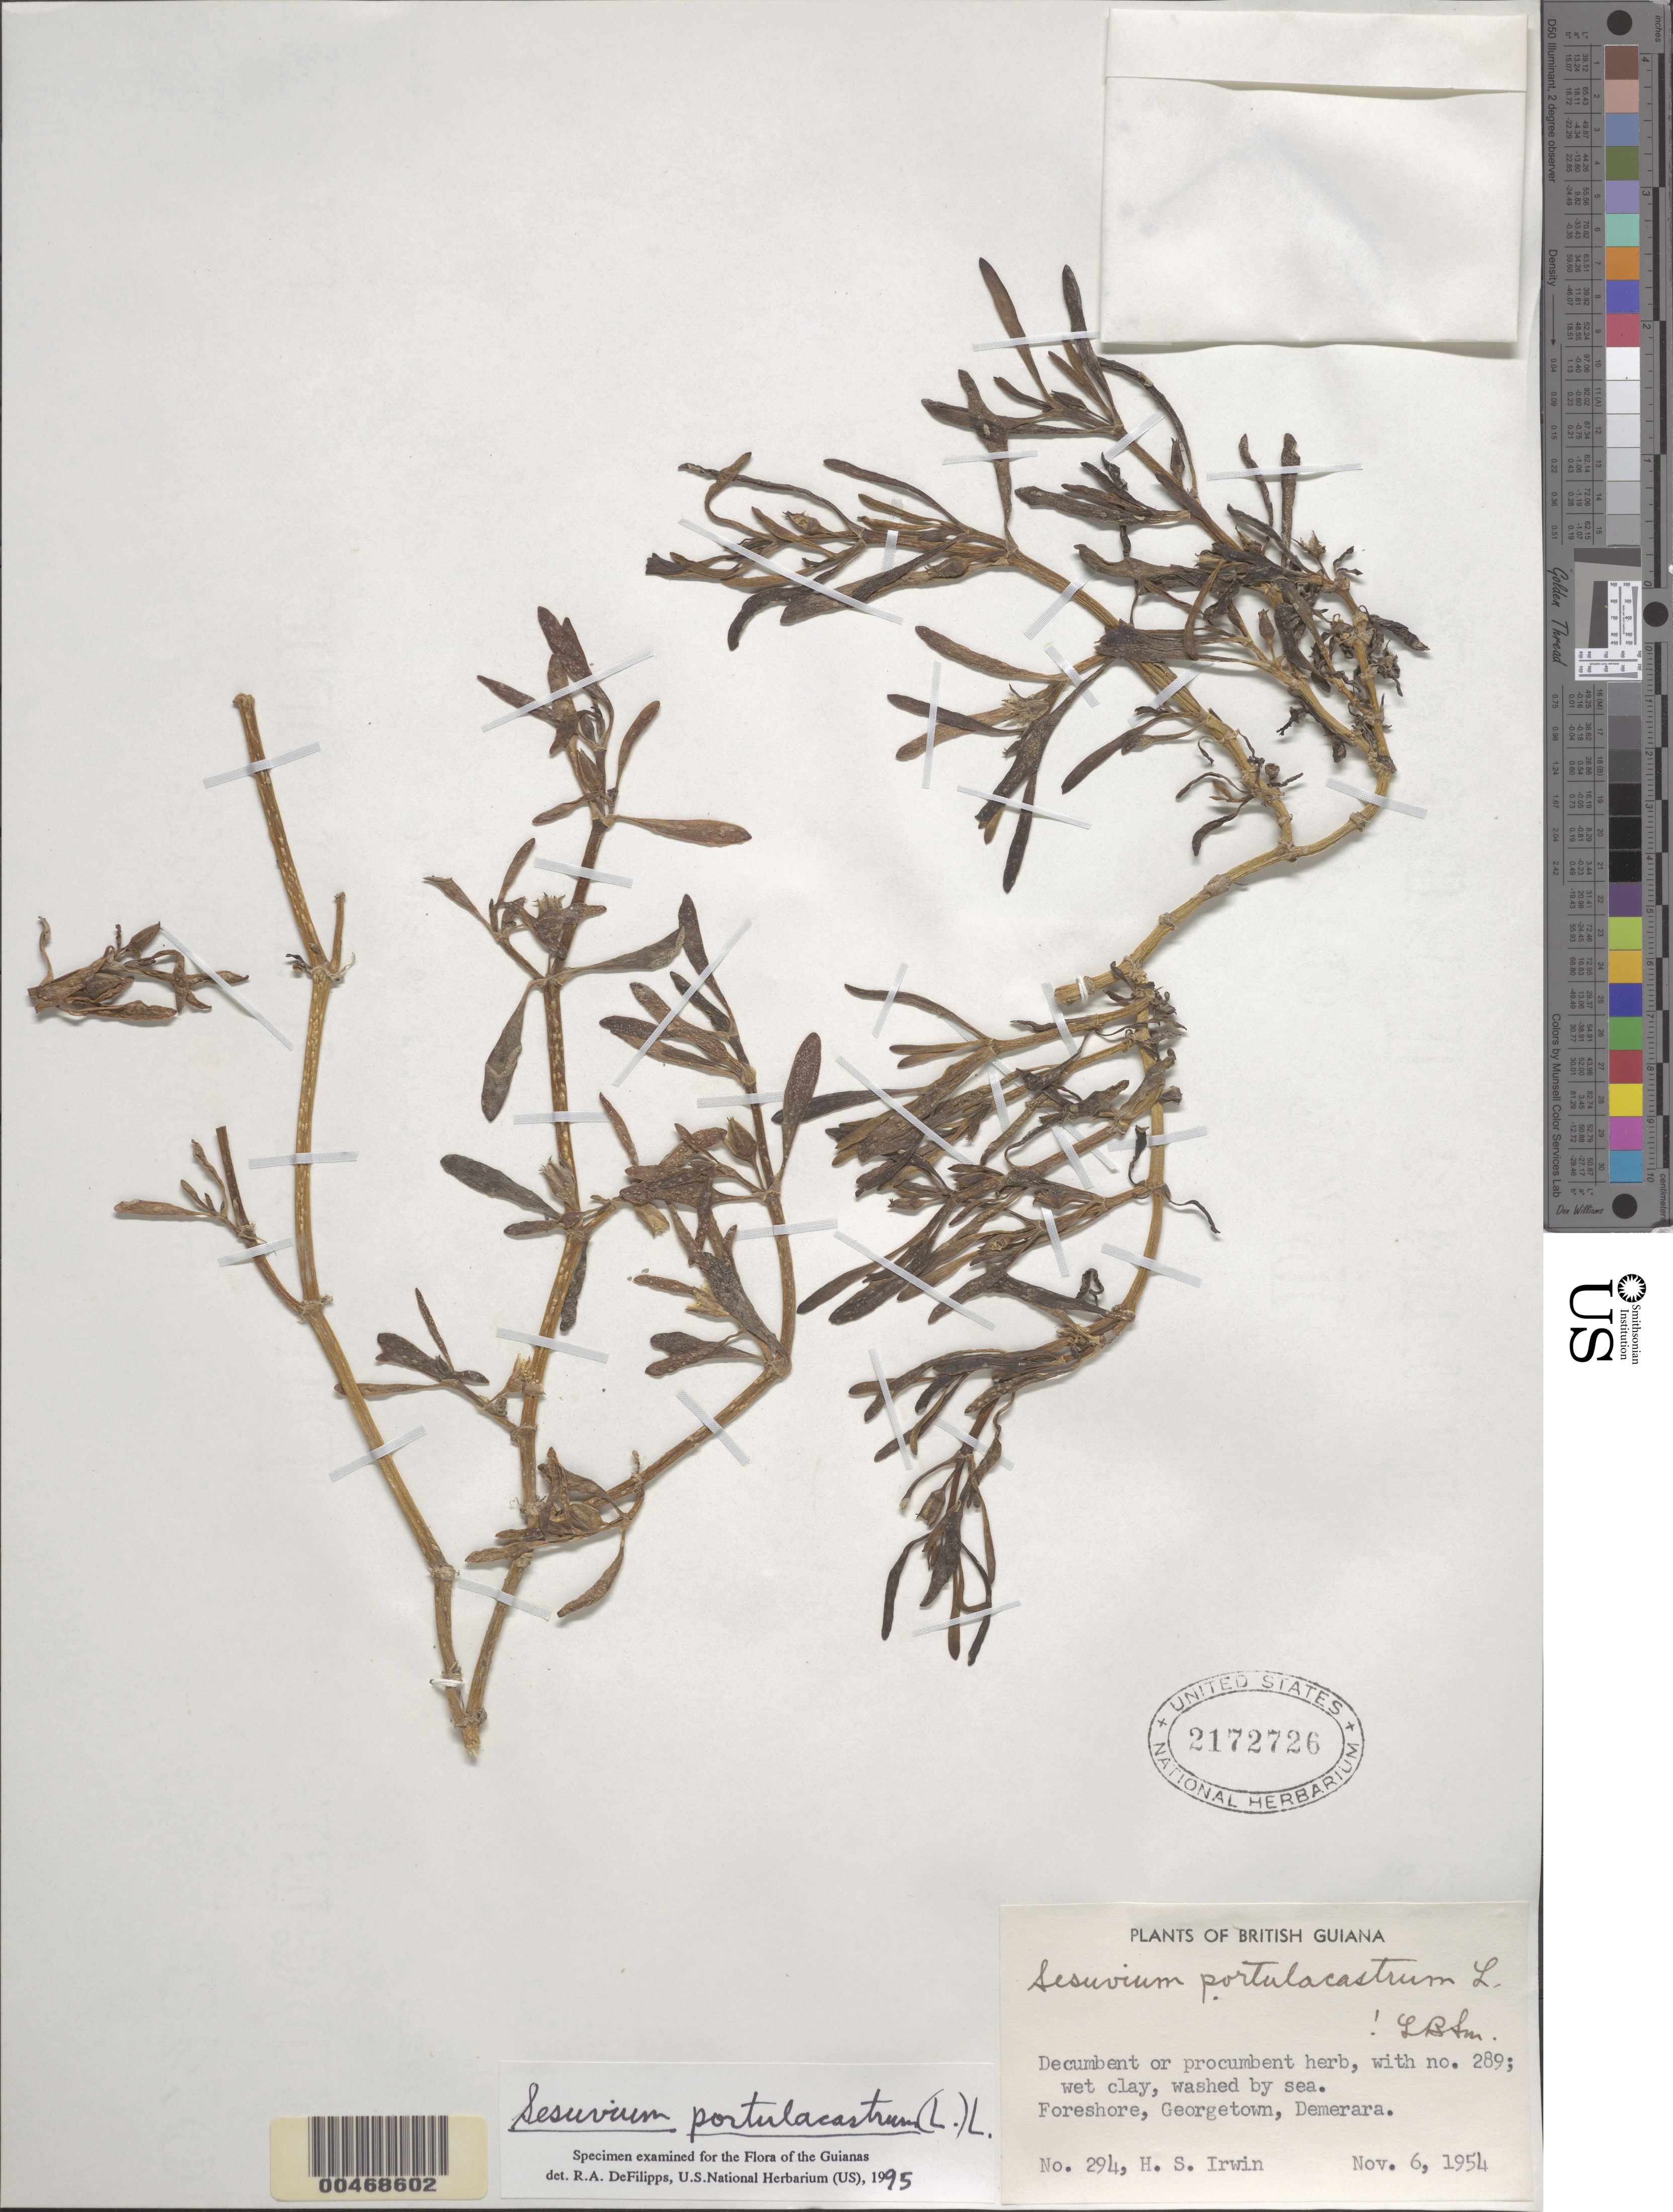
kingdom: Plantae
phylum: Tracheophyta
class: Magnoliopsida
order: Caryophyllales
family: Aizoaceae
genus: Sesuvium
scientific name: Sesuvium portulacastrum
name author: (L.) L.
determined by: DeFilipps, R. A.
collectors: H. Irwin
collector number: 294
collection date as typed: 06 Nov 1954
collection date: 1954-11-06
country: Guyana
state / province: Demerara-Mahaica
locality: Foreshore; Demerara (Georgetown). [in former East Demerara-West Coast Berbice Region.]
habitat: Seashore; wet clay, washed by sea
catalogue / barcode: US 2172726